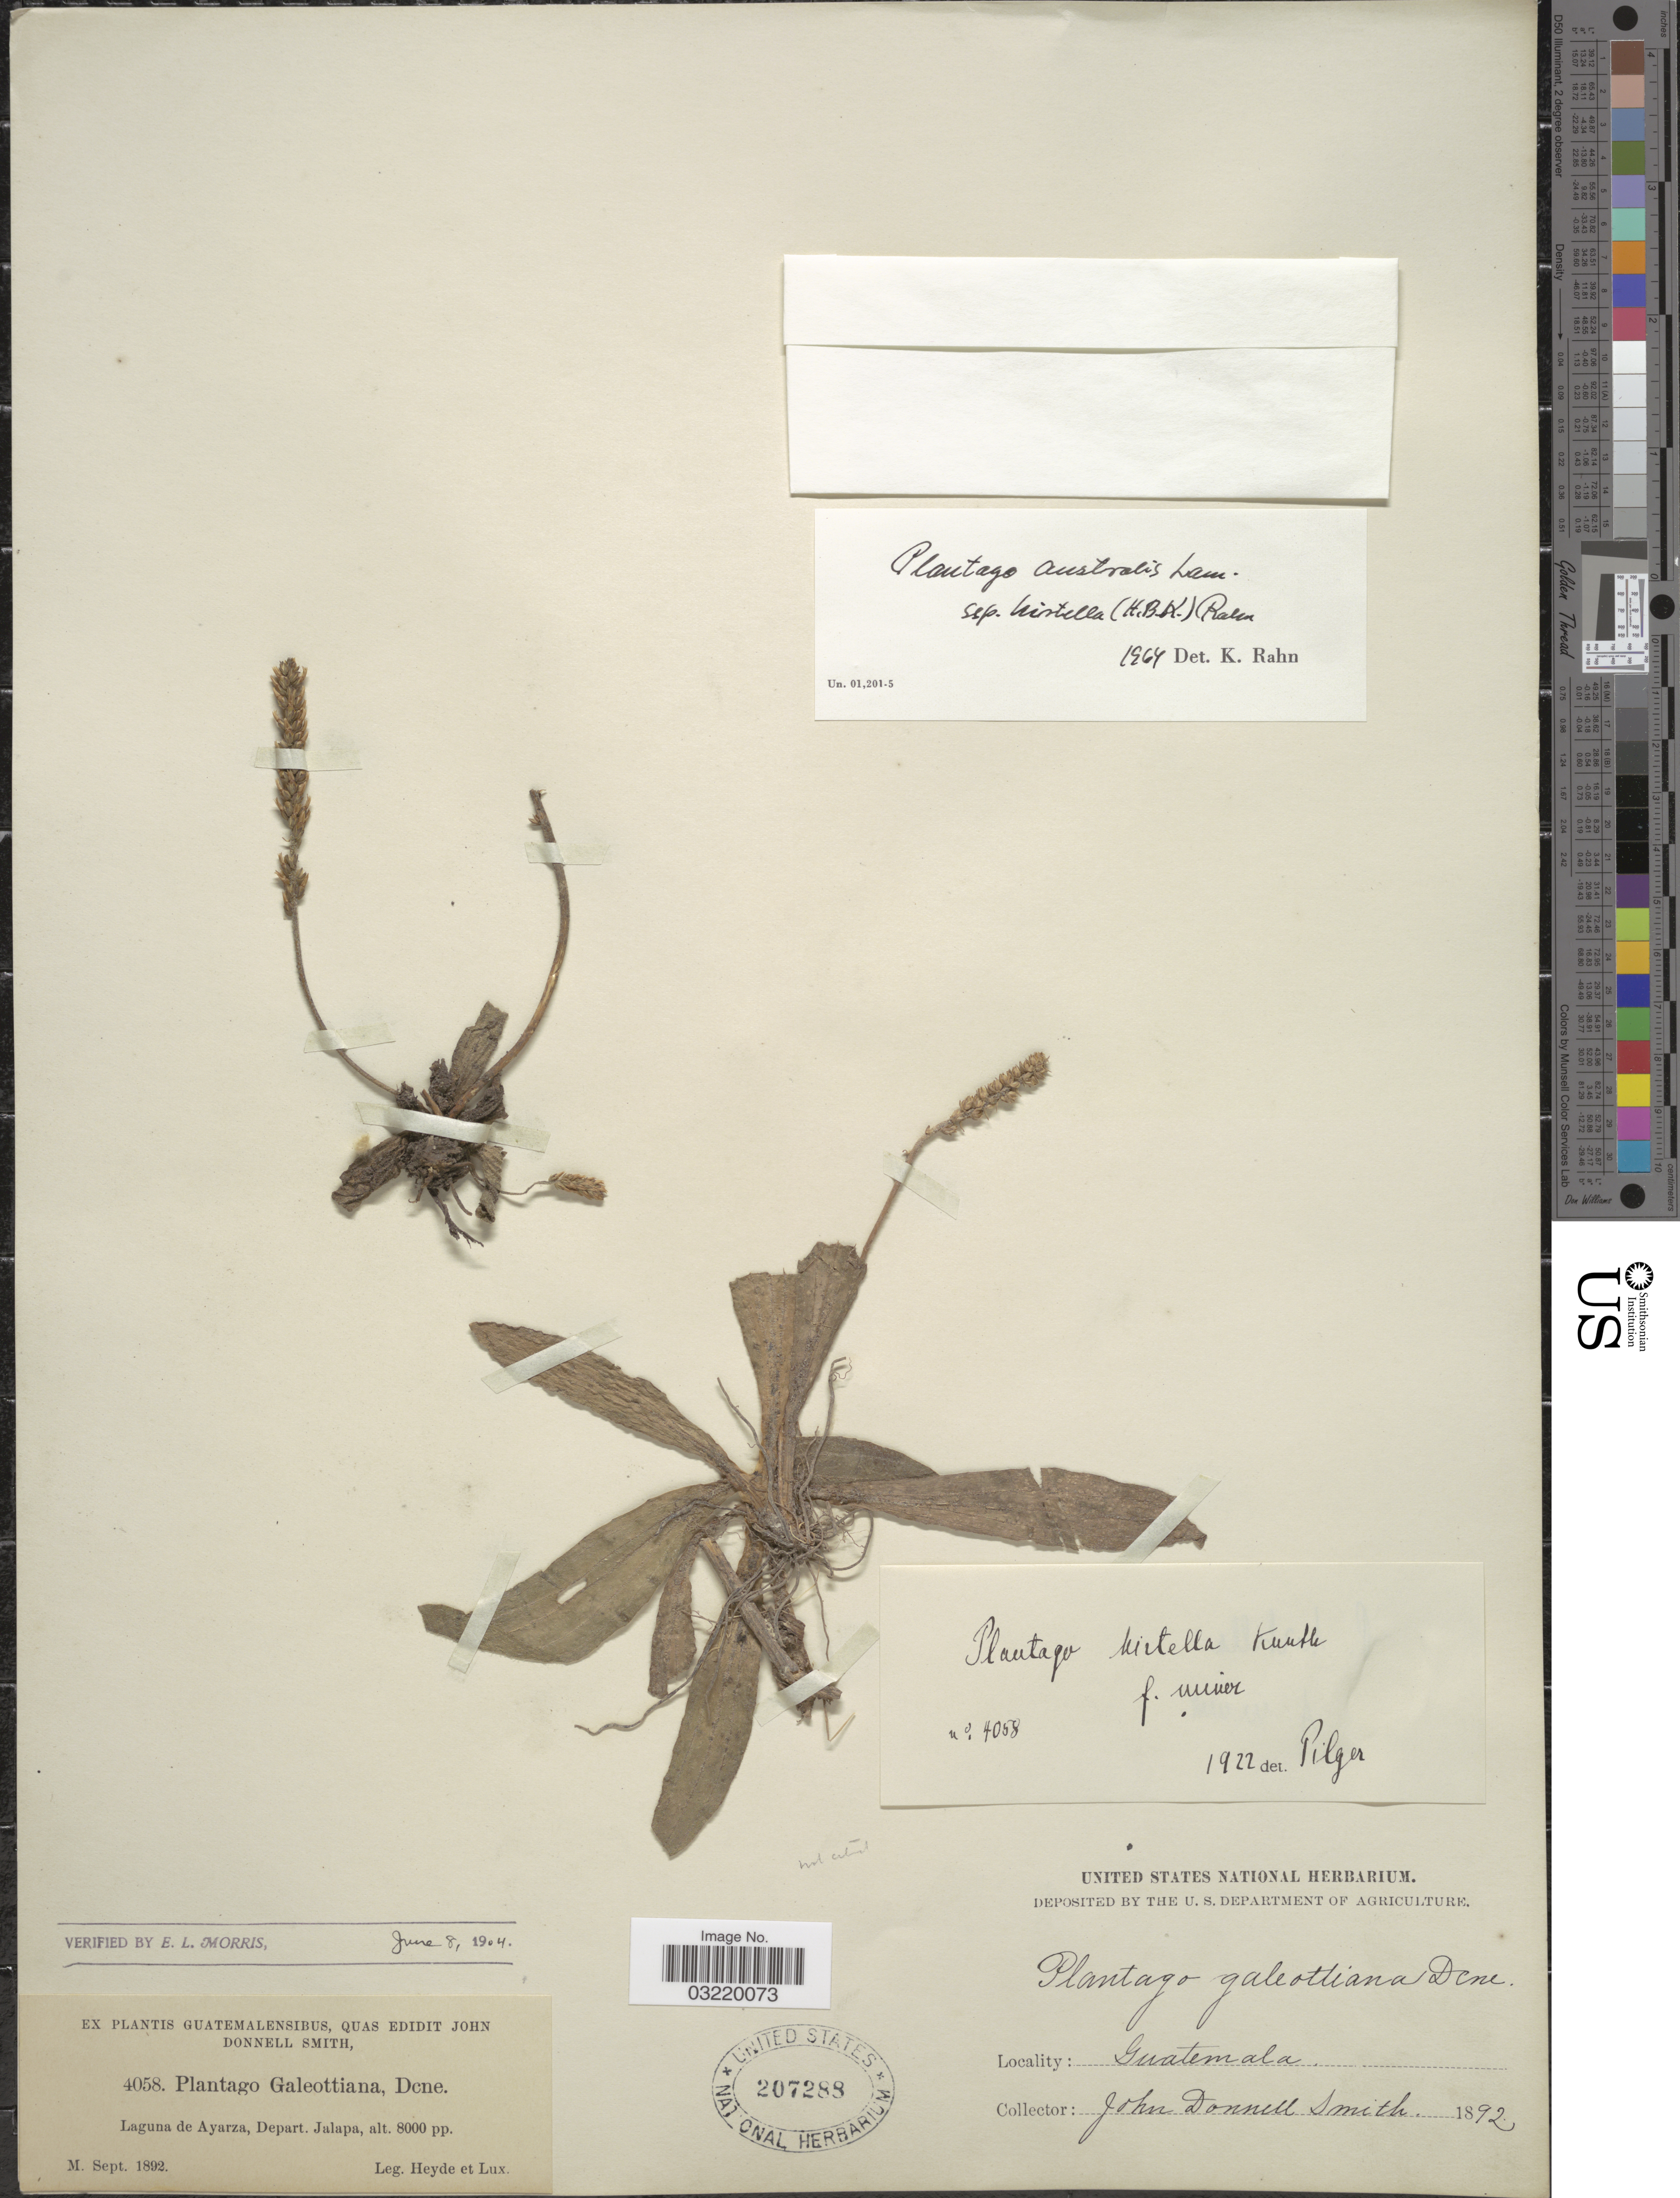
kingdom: Plantae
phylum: Tracheophyta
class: Magnoliopsida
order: Lamiales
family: Plantaginaceae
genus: Plantago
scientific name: Plantago australis subsp. hirtella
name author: (Kunth) Rahn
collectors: Heyde, Lux & J. Donnell Smith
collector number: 4058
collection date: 1892-09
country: Guatemala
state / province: Jalapa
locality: Laguna de Ayarza, Depart. Jalapa.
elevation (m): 2438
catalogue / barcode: US 207288